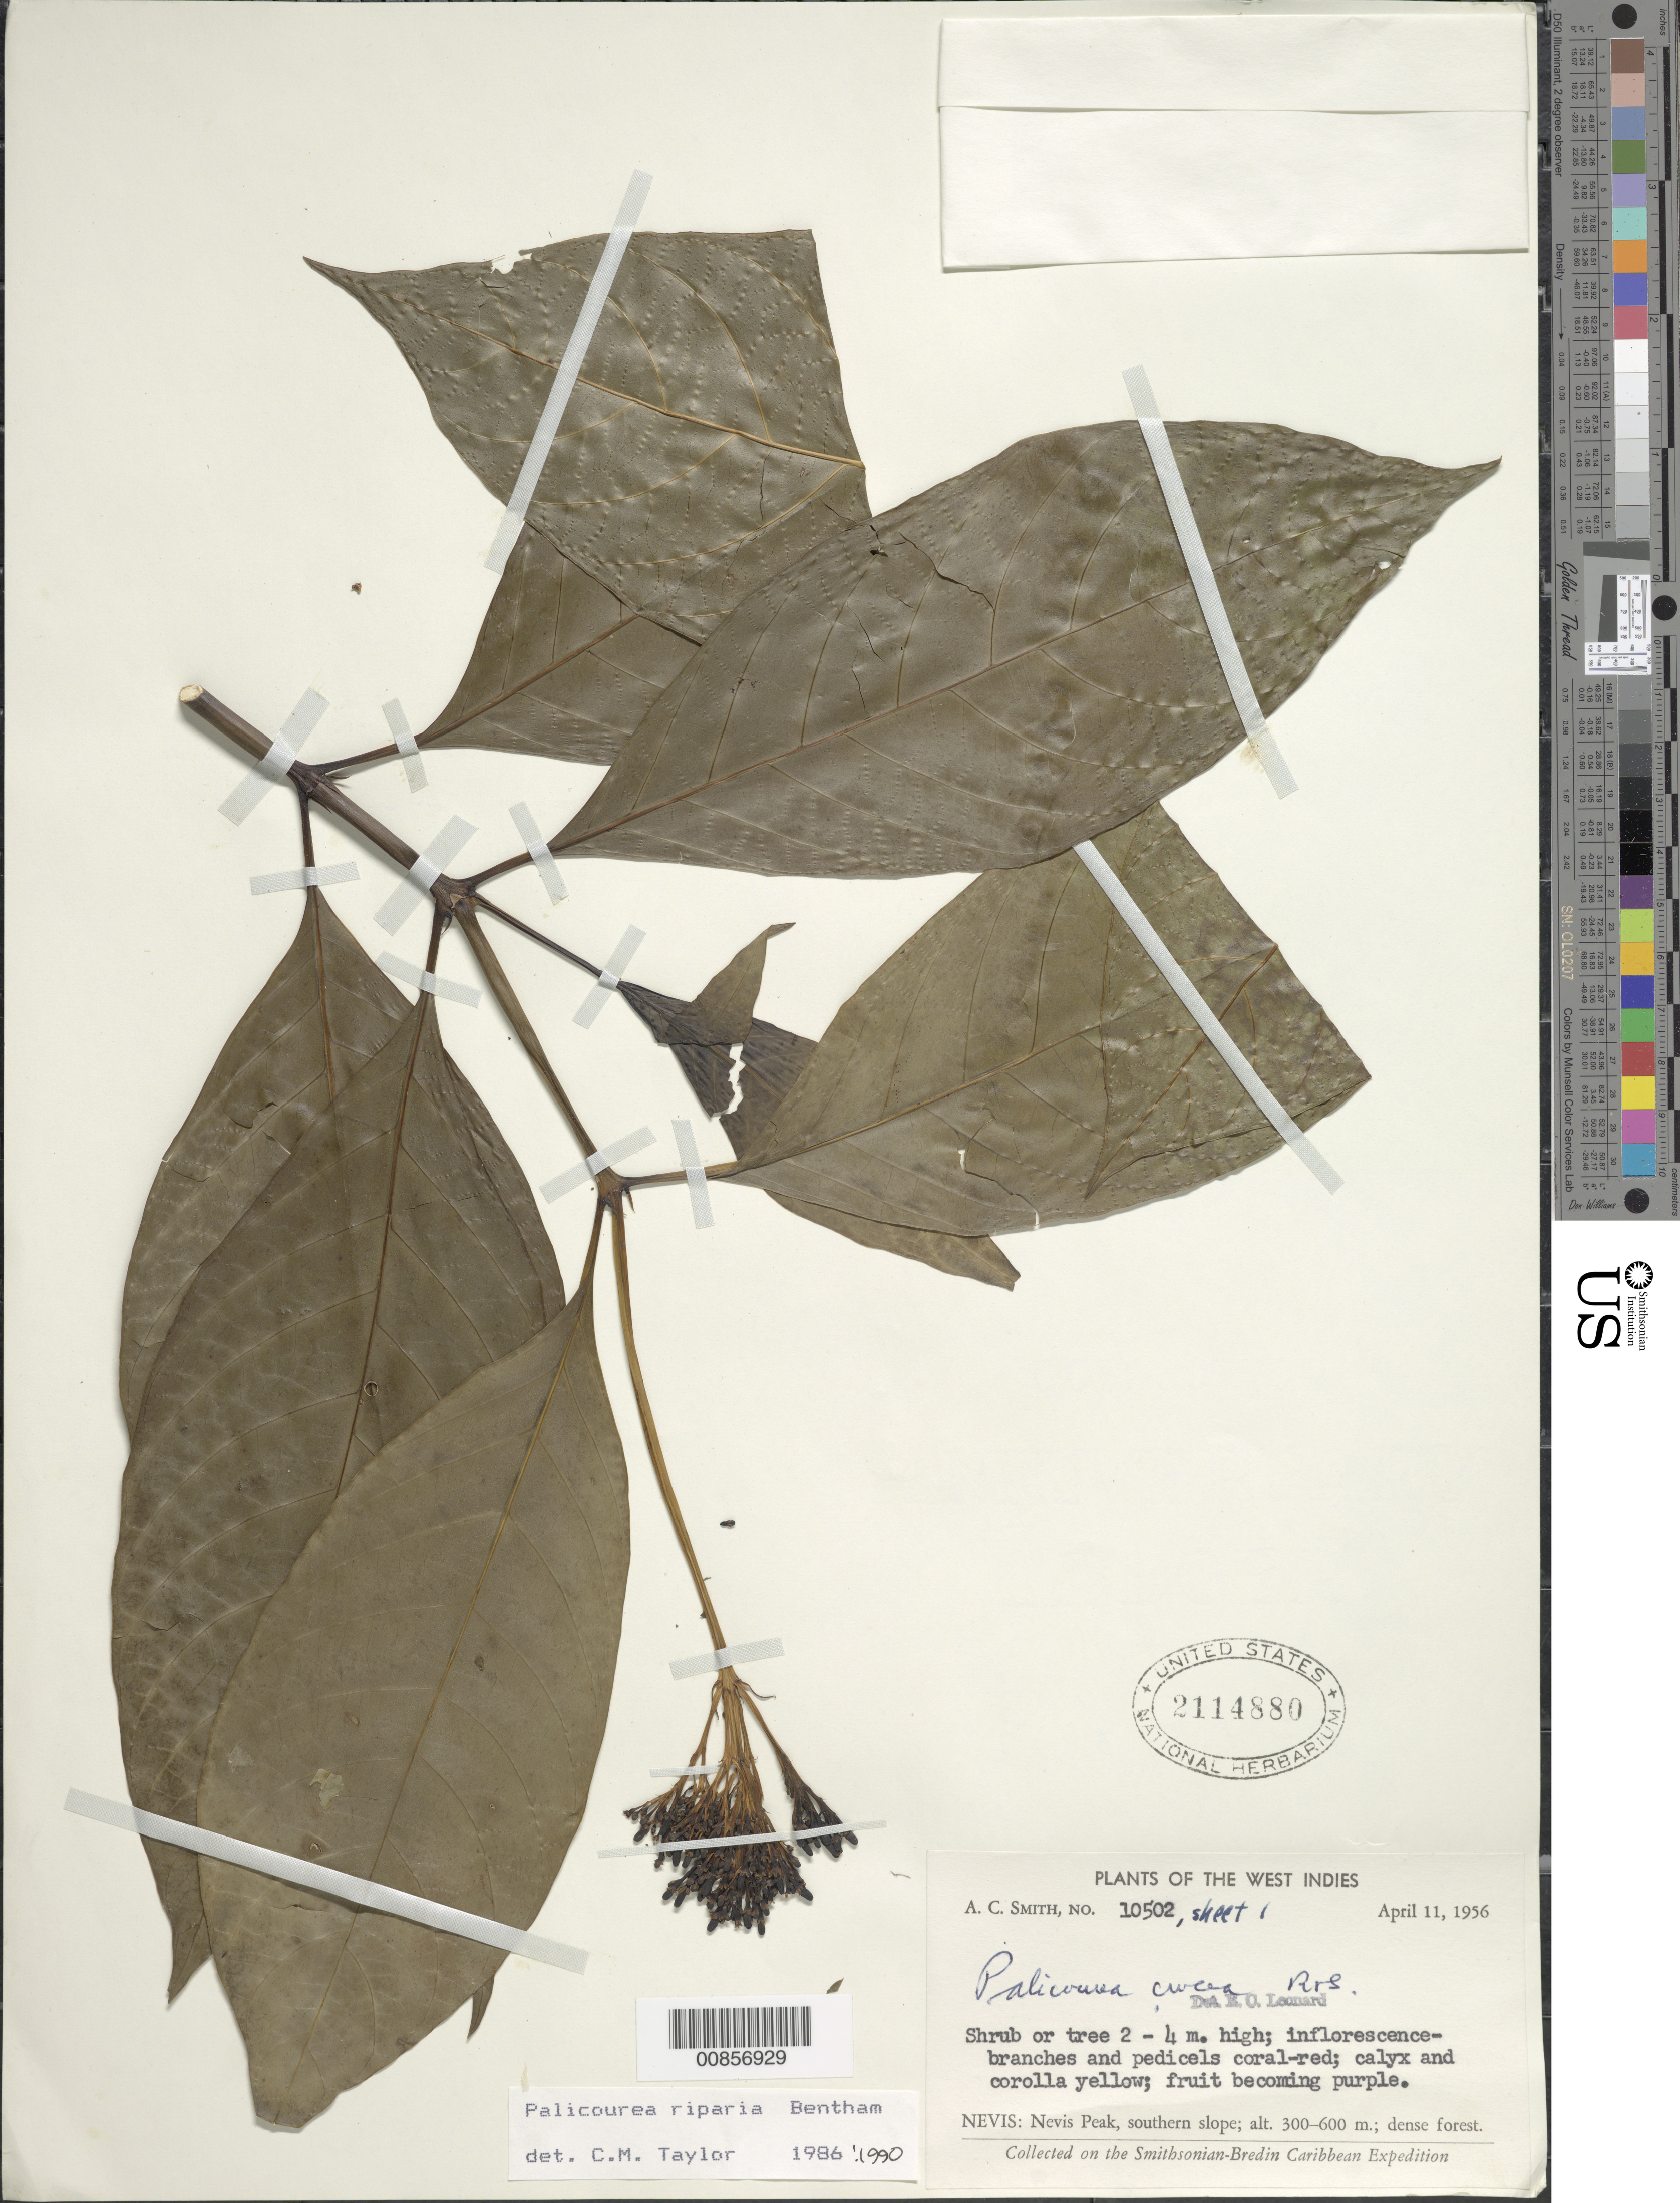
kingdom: Plantae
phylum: Tracheophyta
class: Magnoliopsida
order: Gentianales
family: Rubiaceae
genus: Palicourea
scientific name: Palicourea croceoides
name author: Desv. ex Ham.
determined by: Taylor, Charlotte M.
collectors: A. C. Smith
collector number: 10502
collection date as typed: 11 Apr 1956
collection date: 1956-04-11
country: St. Christopher-Nevis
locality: Nevis Peak, southern slope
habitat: Dense forest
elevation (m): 300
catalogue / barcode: US 2114880